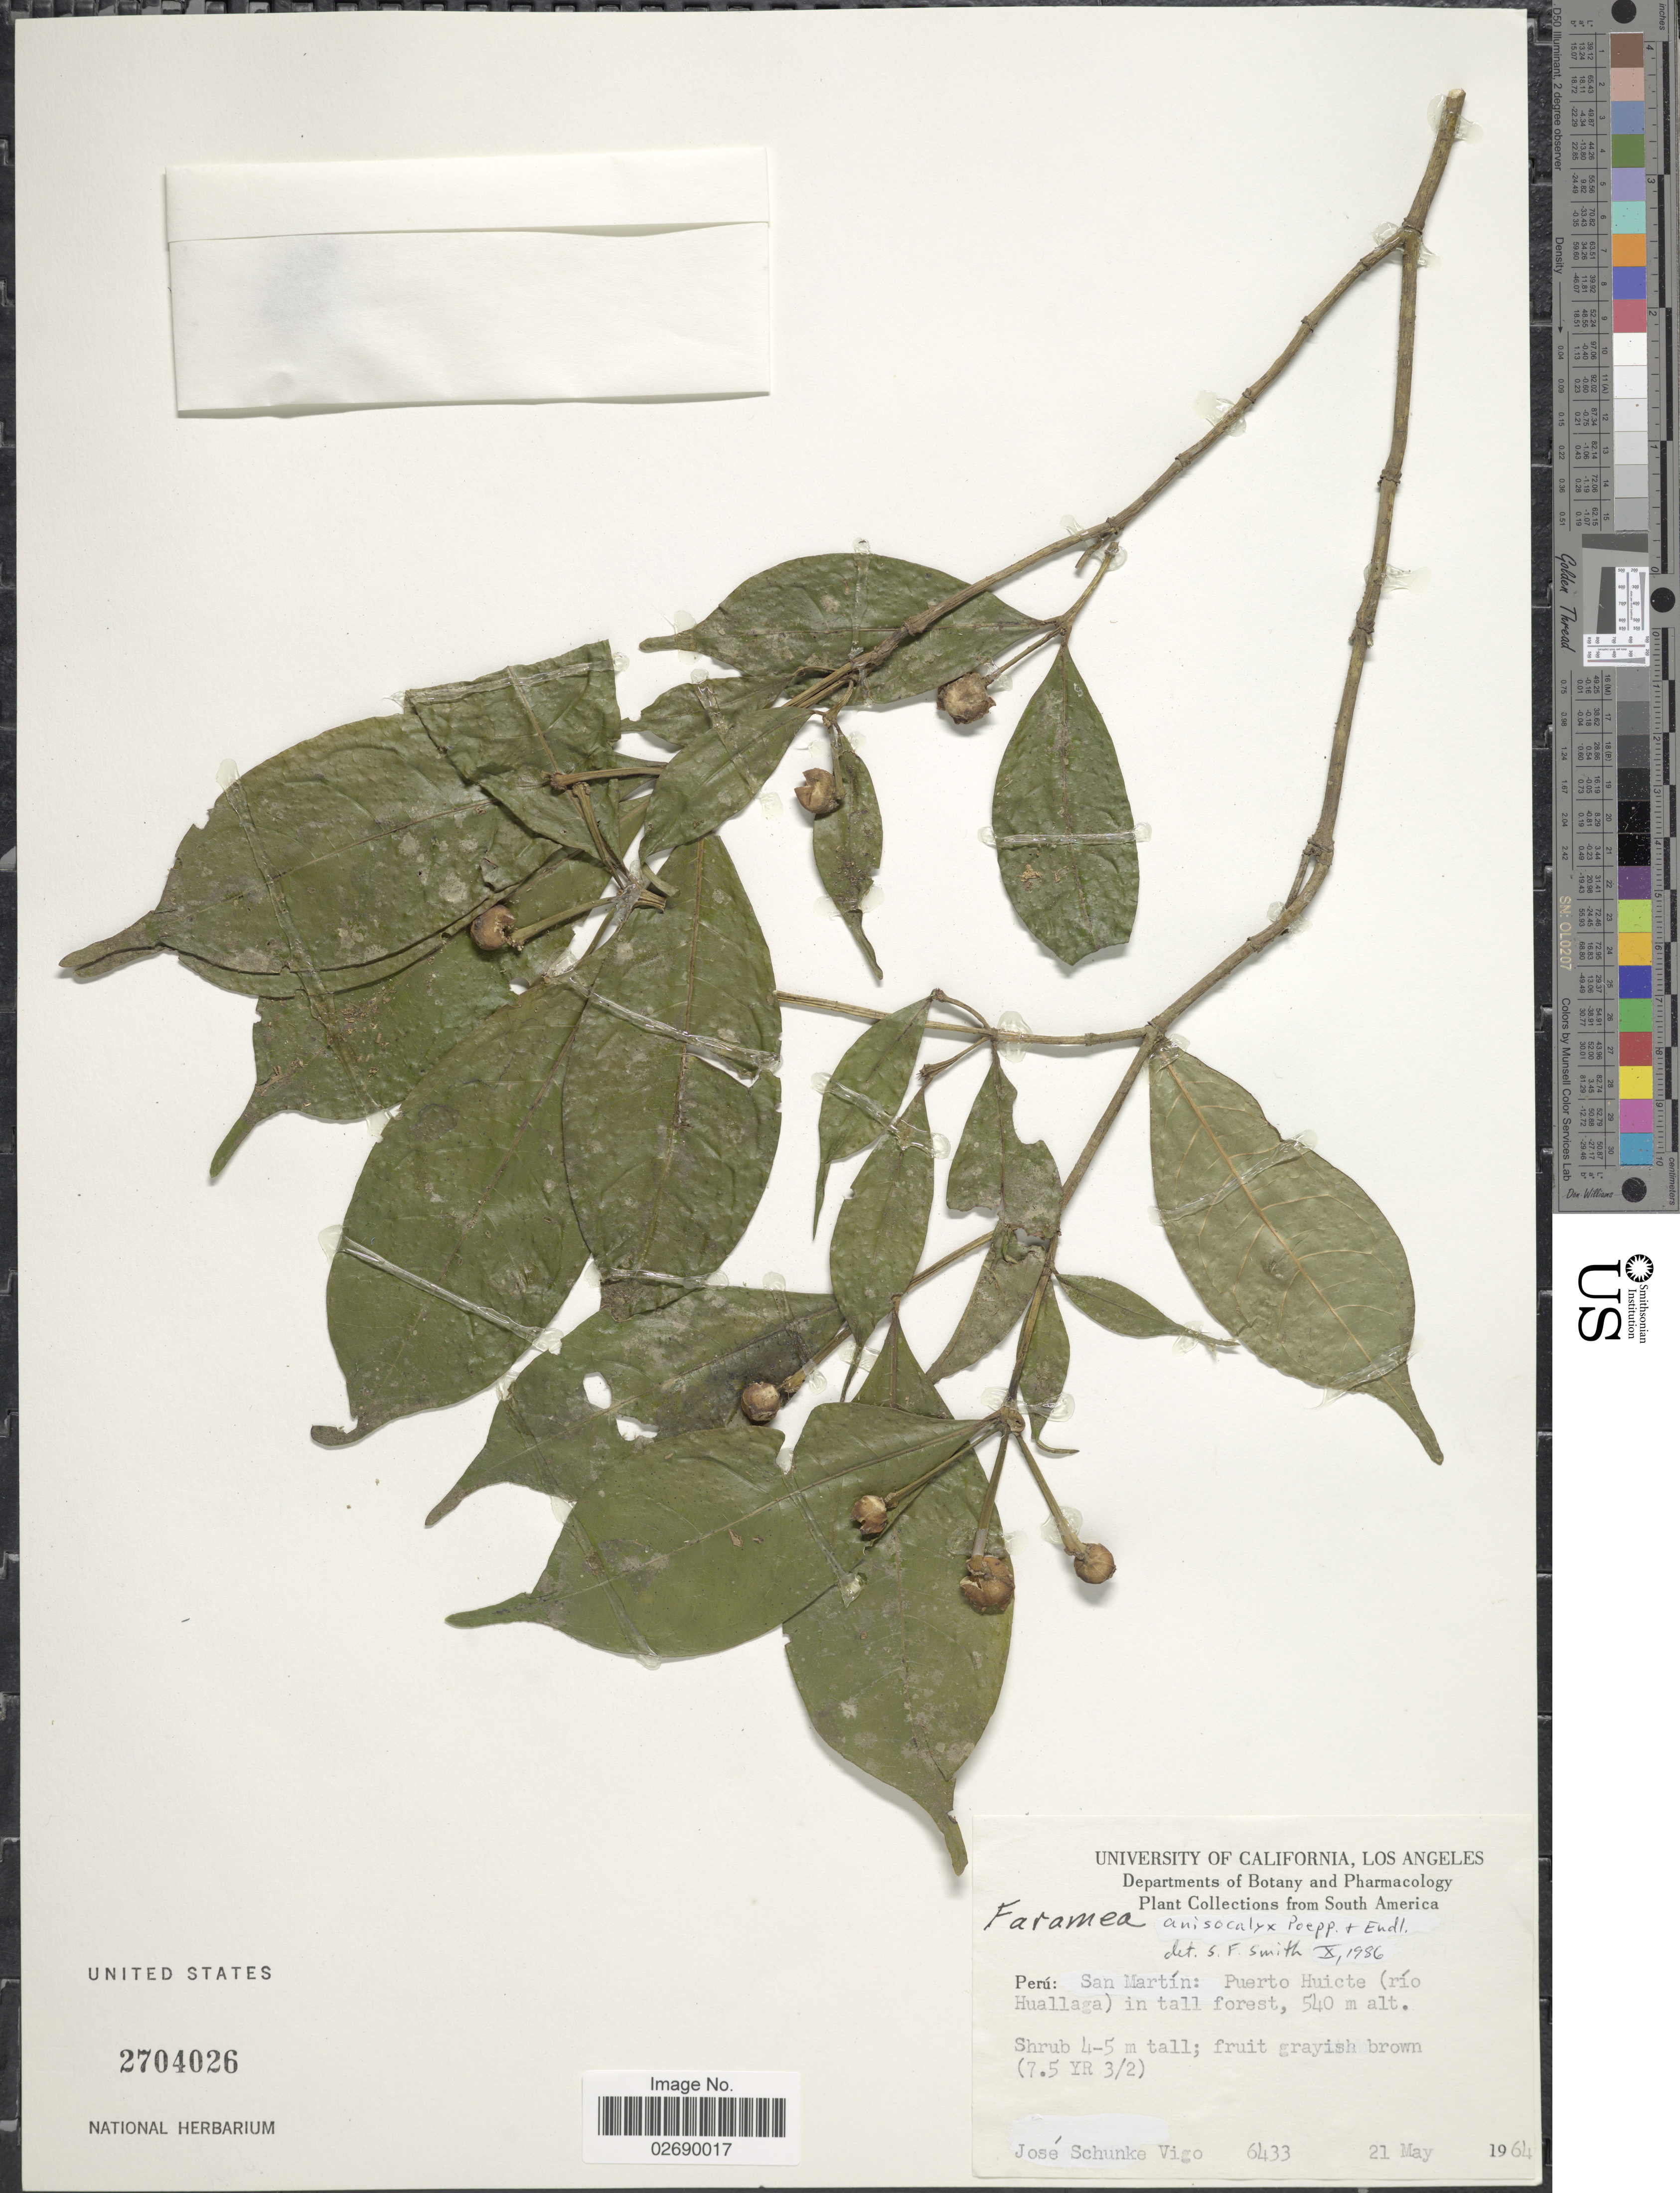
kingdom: Plantae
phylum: Tracheophyta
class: Magnoliopsida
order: Gentianales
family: Rubiaceae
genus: Faramea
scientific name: Faramea anisocalyx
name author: Poepp. & Endl.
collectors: J. Schunke Vigo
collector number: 6433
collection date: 1964-05-21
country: Peru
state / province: San Martín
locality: Puerto Huicte (rio Huallaga)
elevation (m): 540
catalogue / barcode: US 2704026